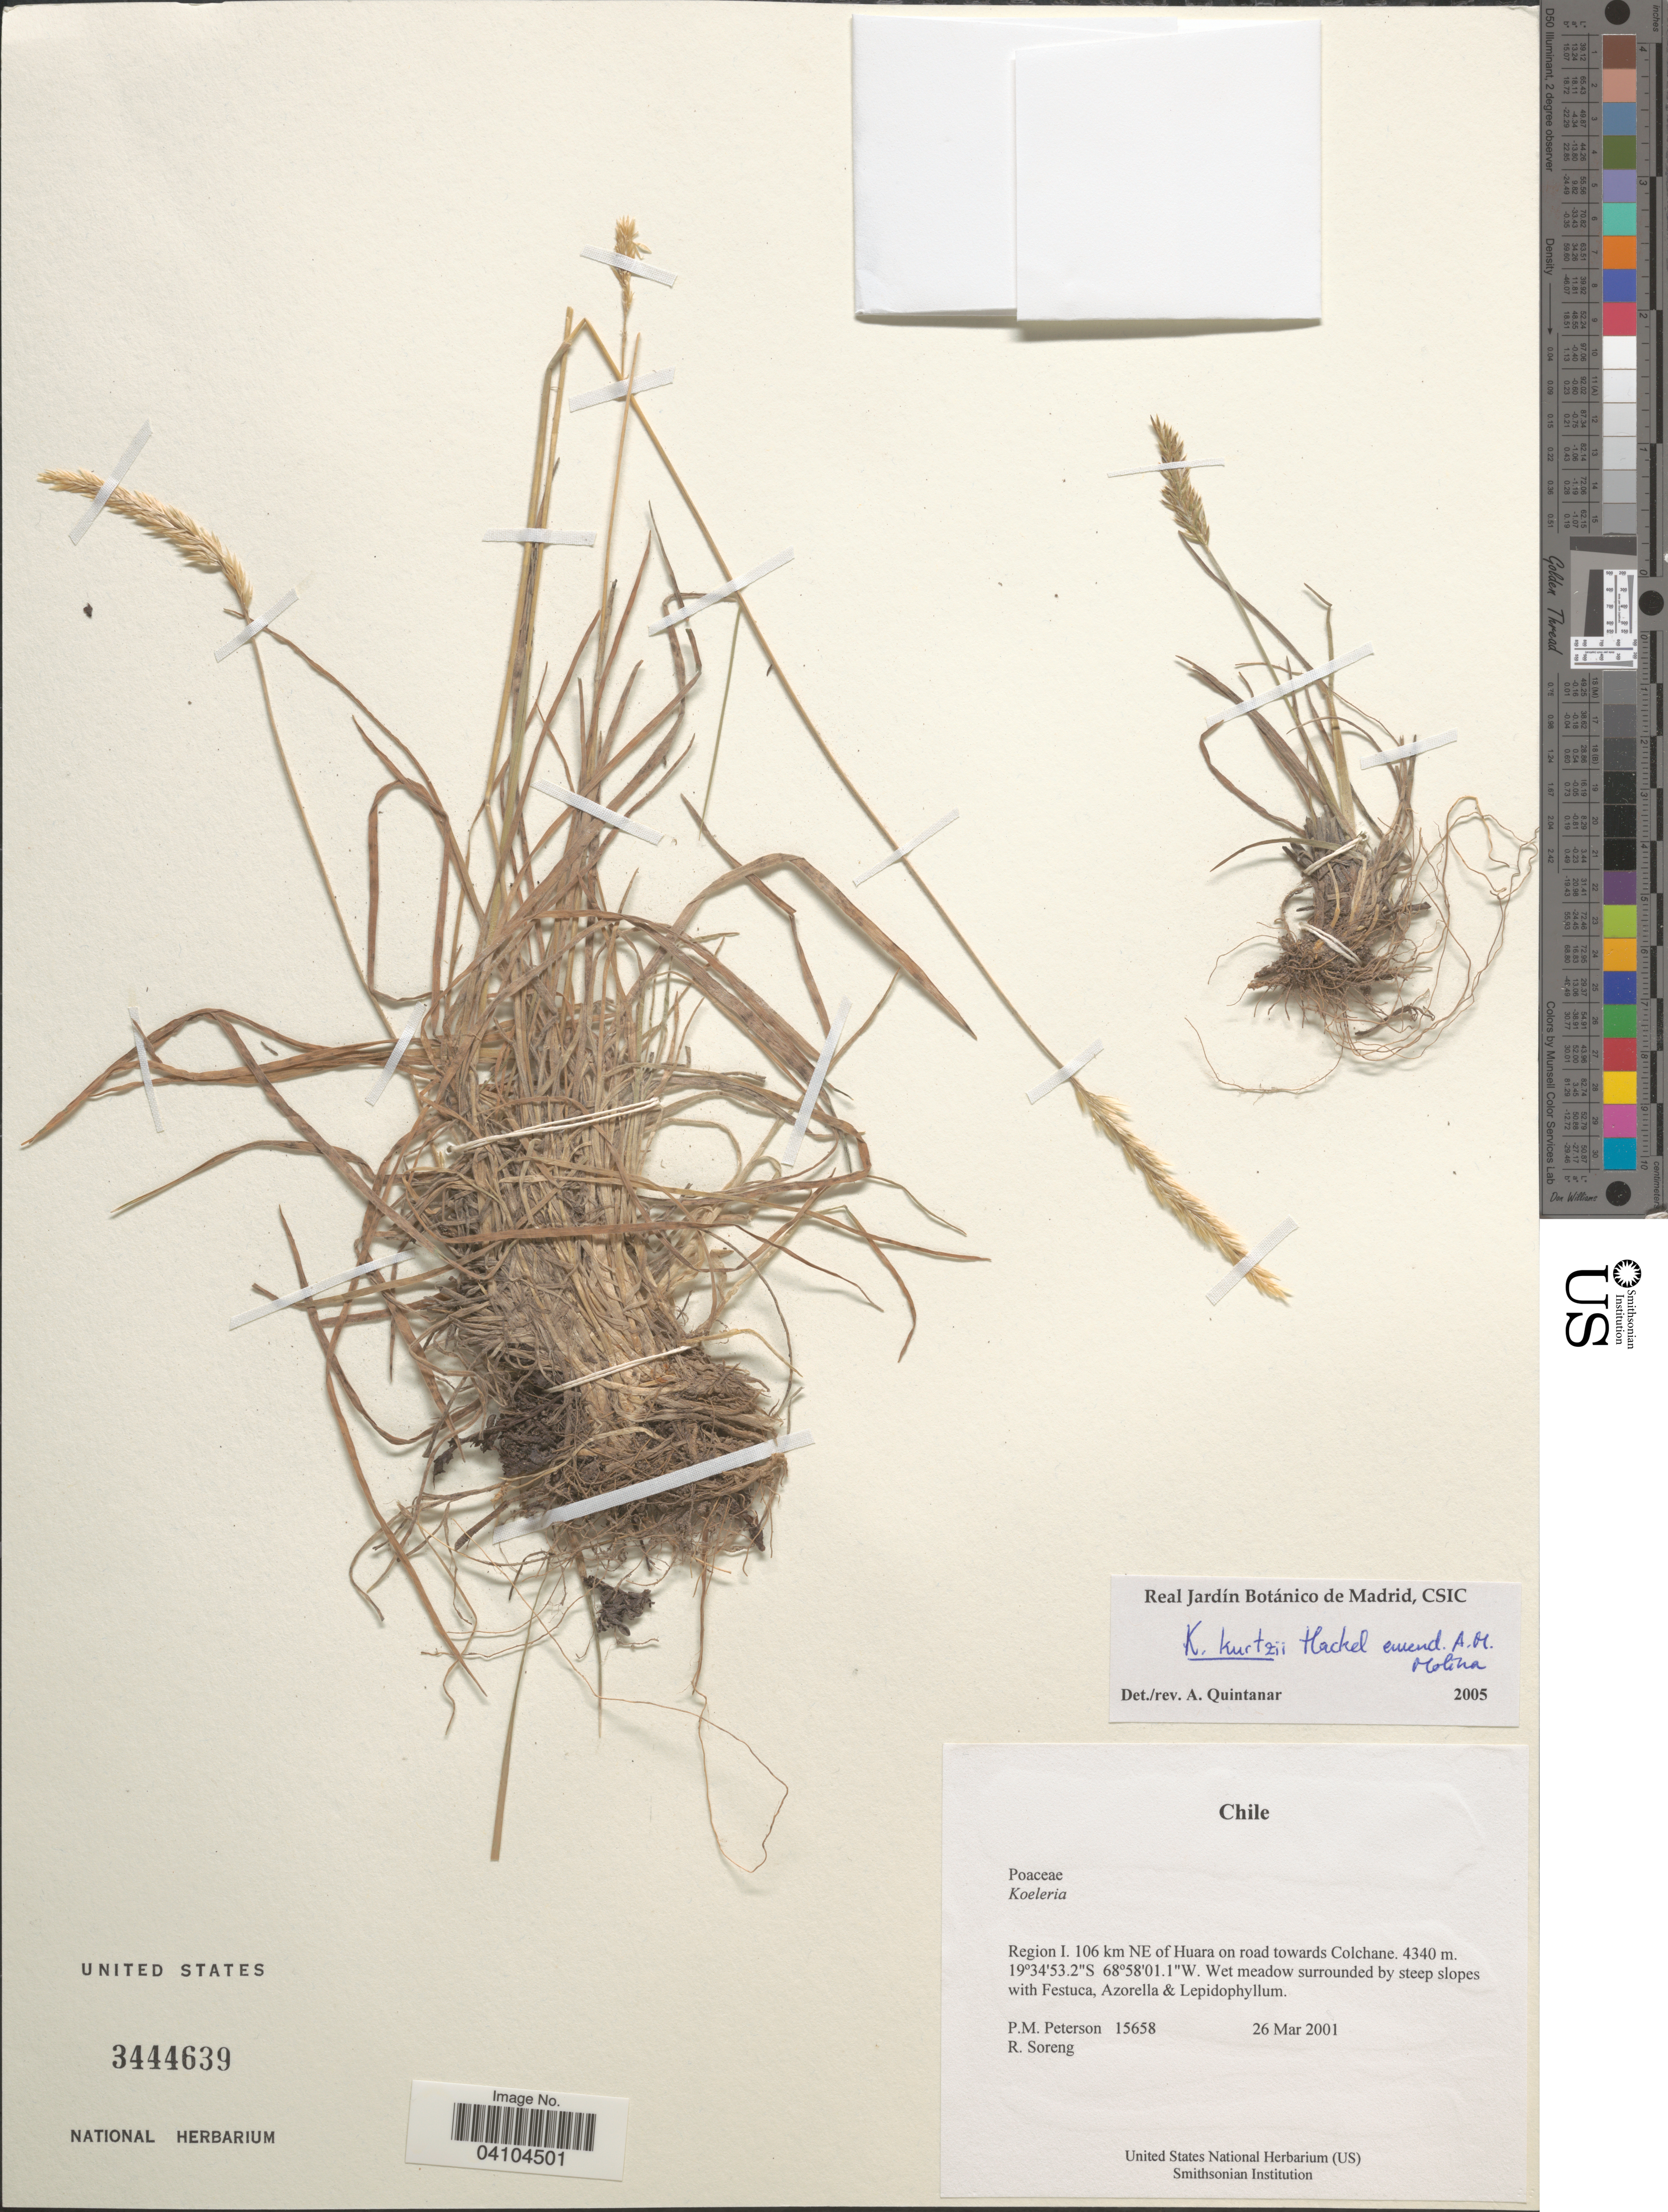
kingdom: Plantae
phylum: Tracheophyta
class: Liliopsida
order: Poales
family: Poaceae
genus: Koeleria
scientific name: Koeleria kurtzii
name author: Hack. ex Kurtz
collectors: P. M. Peterson & R. J. Soreng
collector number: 15658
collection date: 2001-03-26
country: Chile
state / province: Tarapacá (I)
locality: Region I. 106 km NE of Huara on road towards Colchane.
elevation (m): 4340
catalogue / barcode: US 3444639